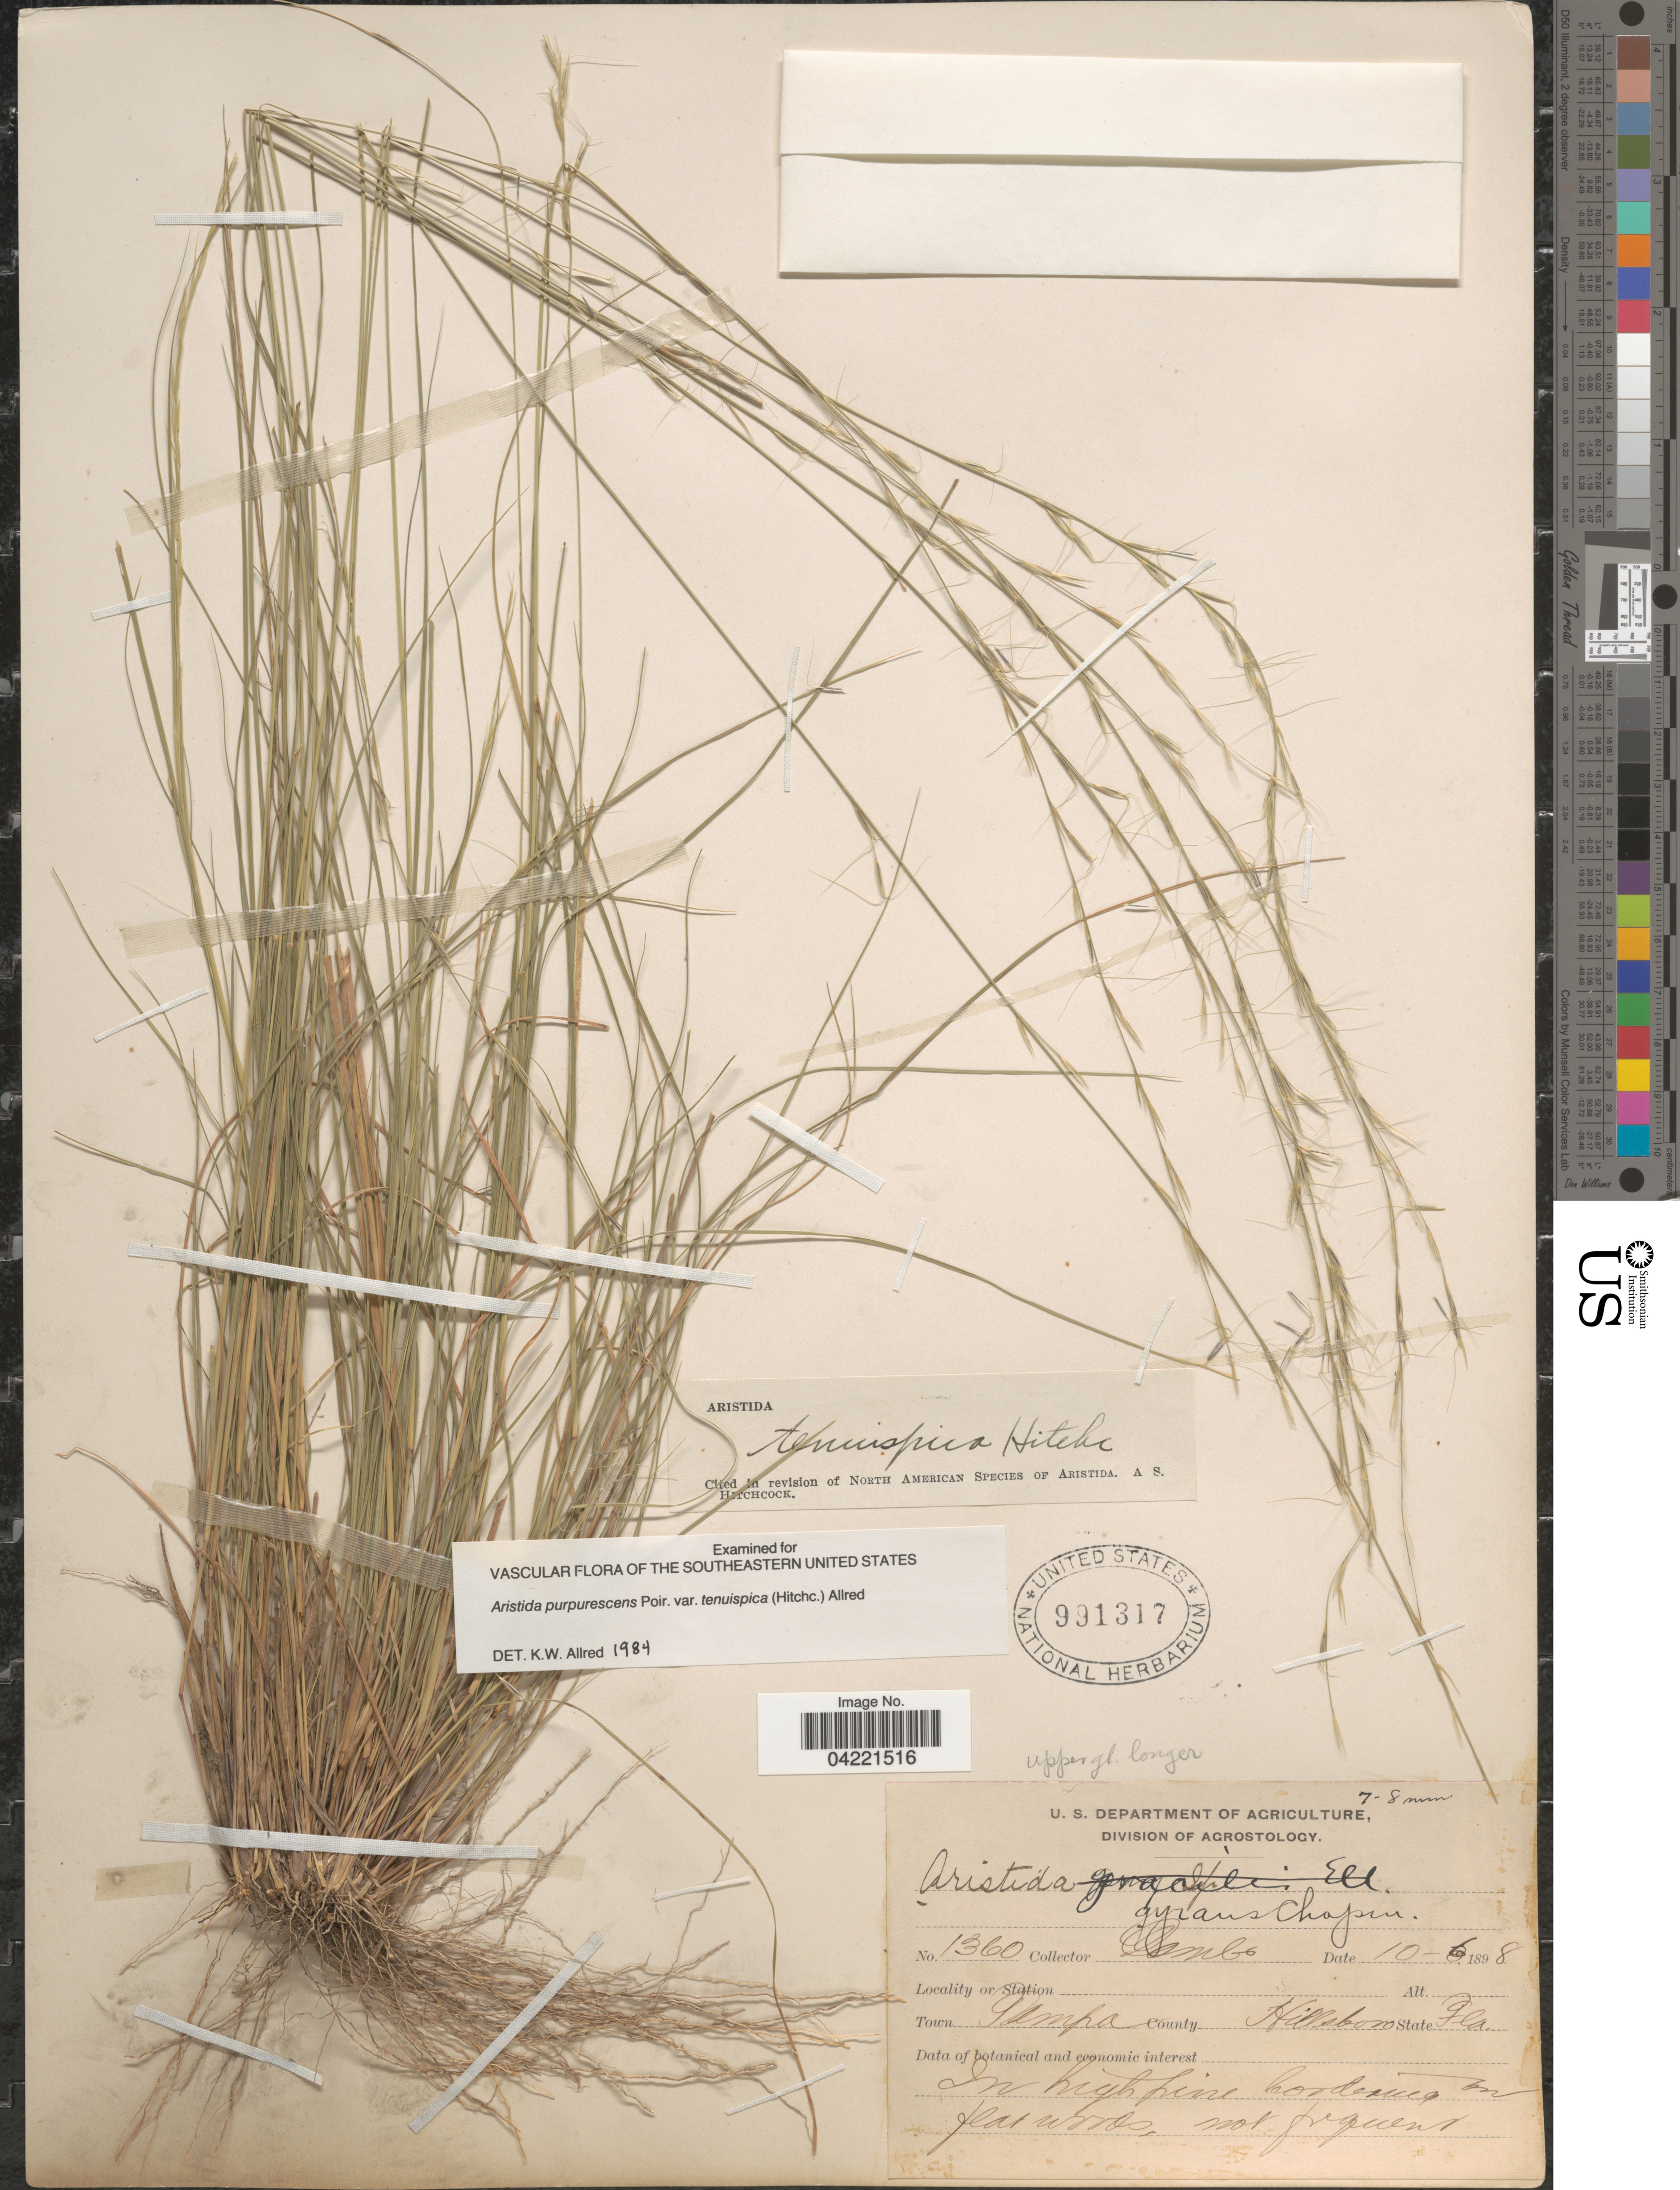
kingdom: Plantae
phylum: Tracheophyta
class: Liliopsida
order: Poales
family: Poaceae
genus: Aristida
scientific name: Aristida purpurascens var. tenuispica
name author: (Hitchc.) Allred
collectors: -. Combs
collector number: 1360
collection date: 1898-10-06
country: United States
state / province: Florida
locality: Town Tampa. County Hillsboro.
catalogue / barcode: US 991317